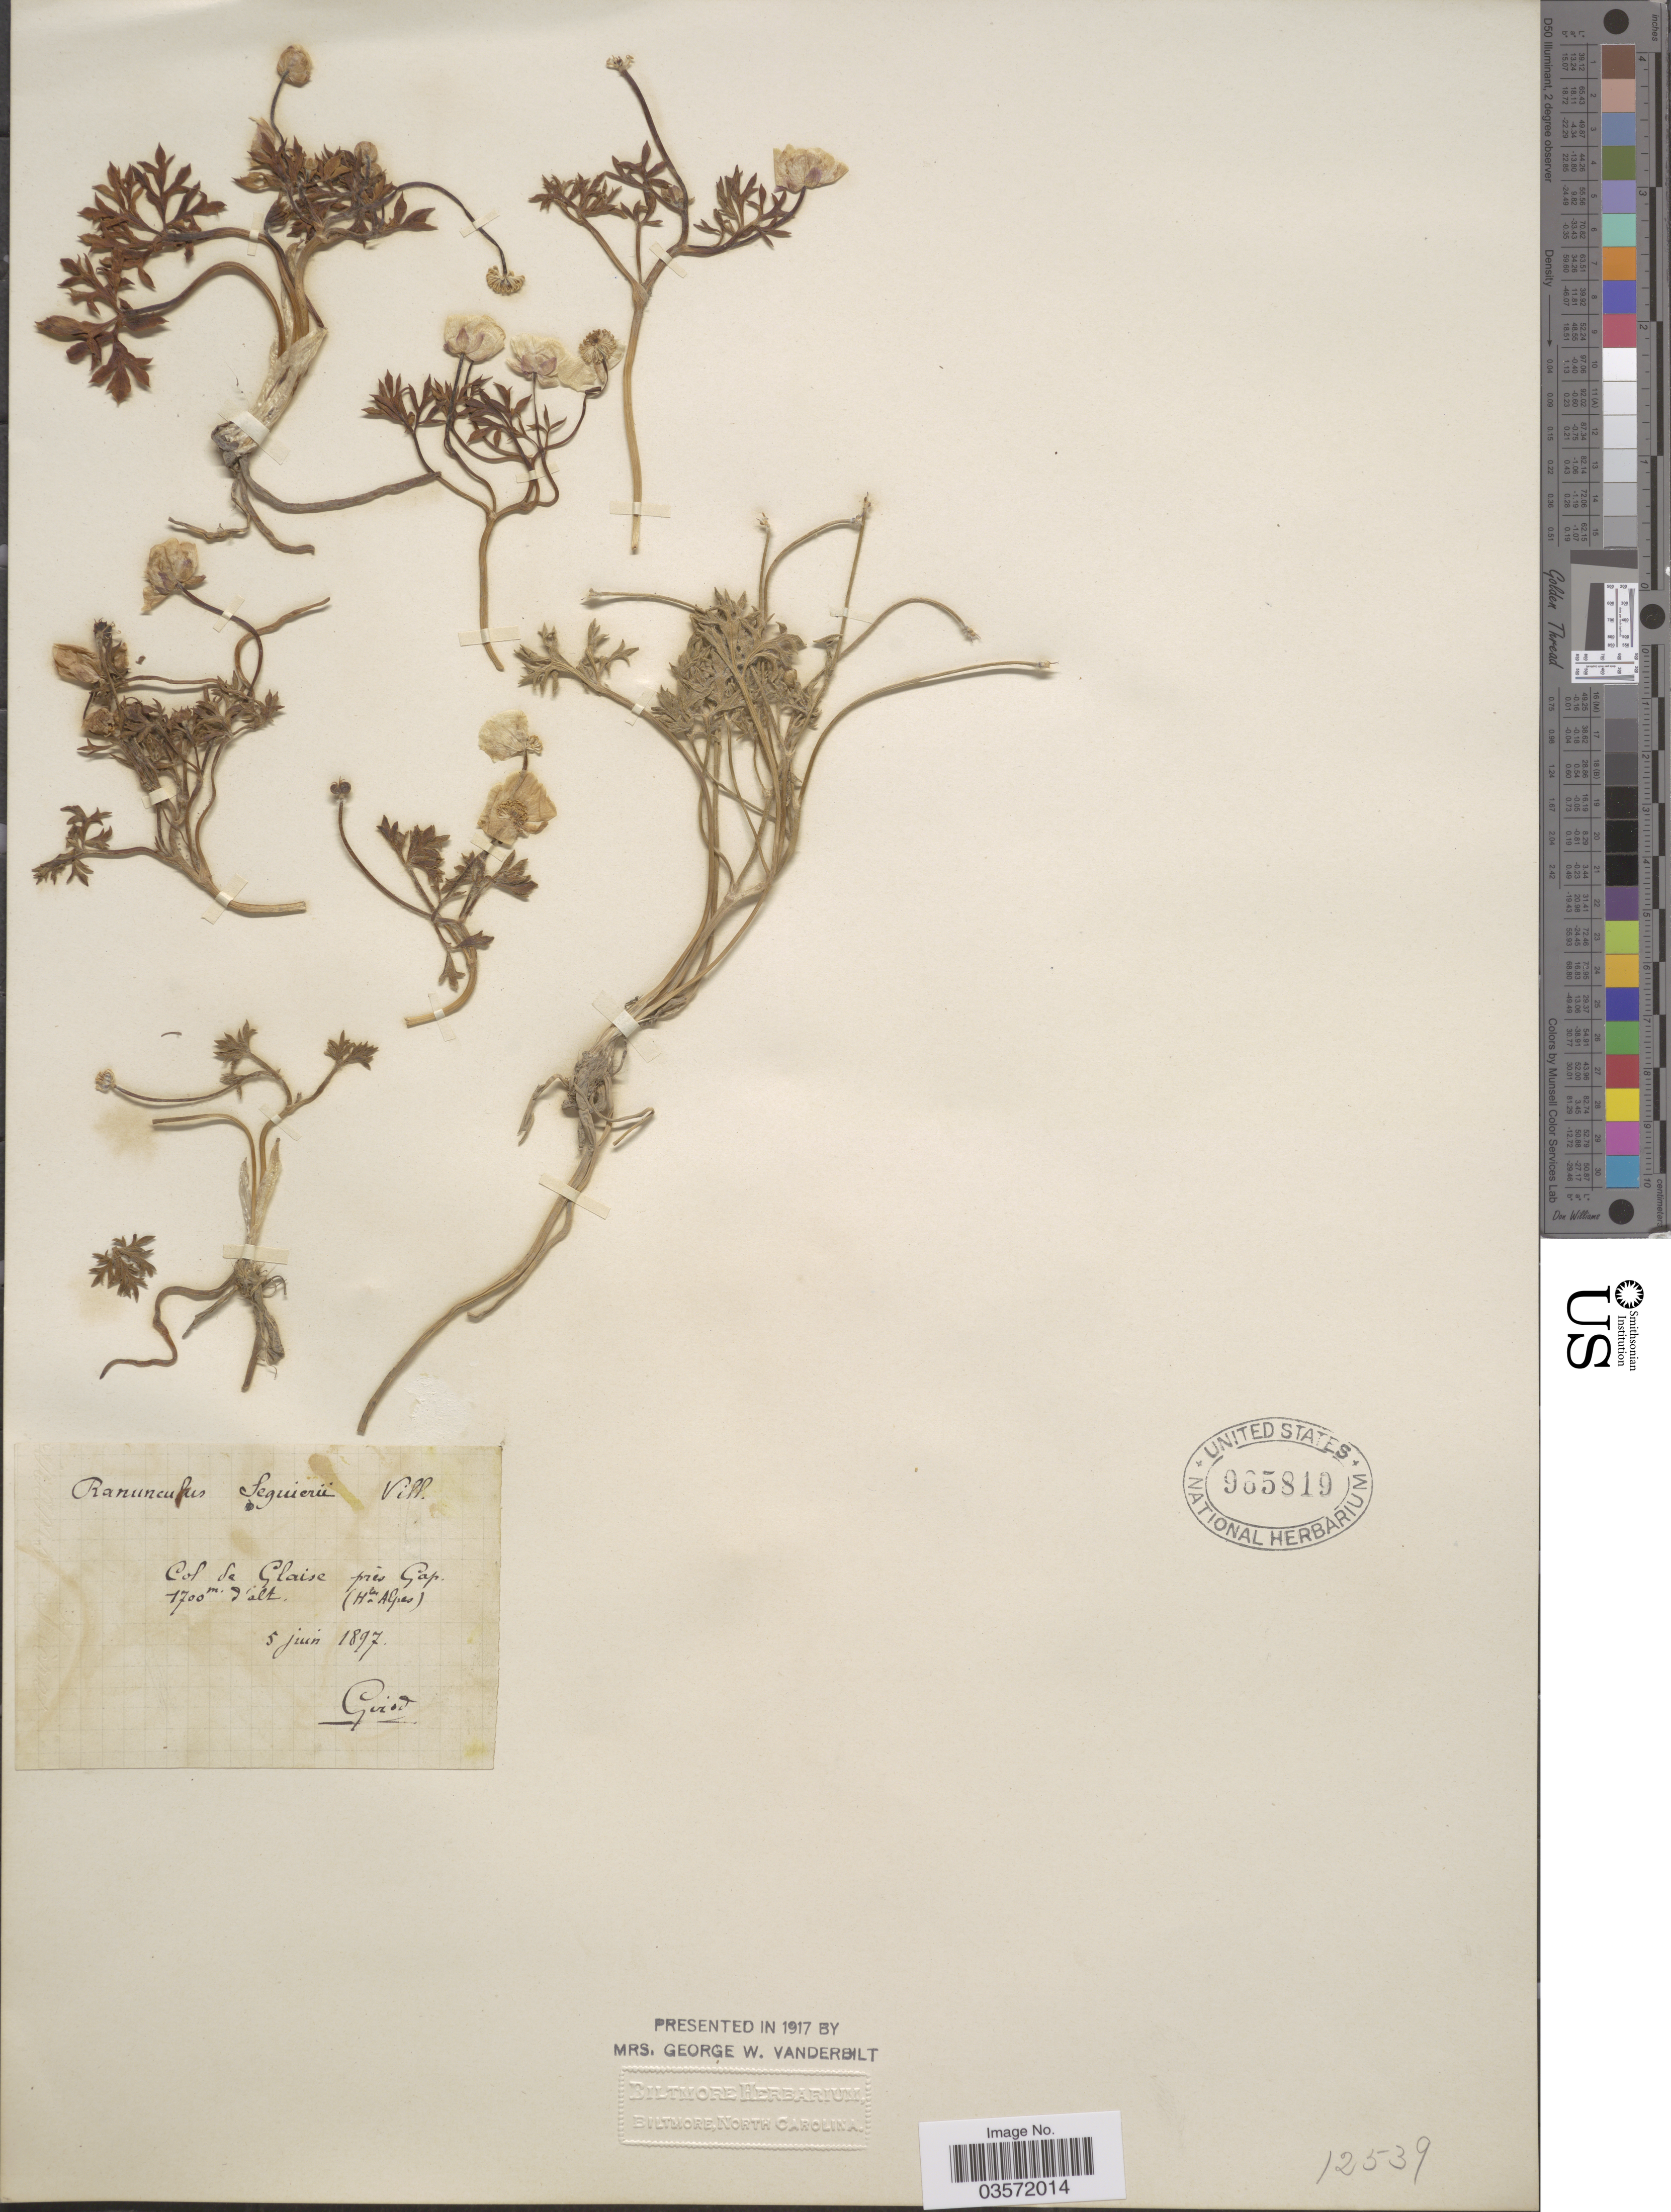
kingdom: Plantae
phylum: Tracheophyta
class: Magnoliopsida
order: Ranunculales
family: Ranunculaceae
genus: Ranunculus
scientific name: Ranunculus seguieri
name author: Vill.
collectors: Girod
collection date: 1897-06-05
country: France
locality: Col de Glaise pres Gap (Htes-Alpes).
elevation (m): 1700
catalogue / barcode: US 965819